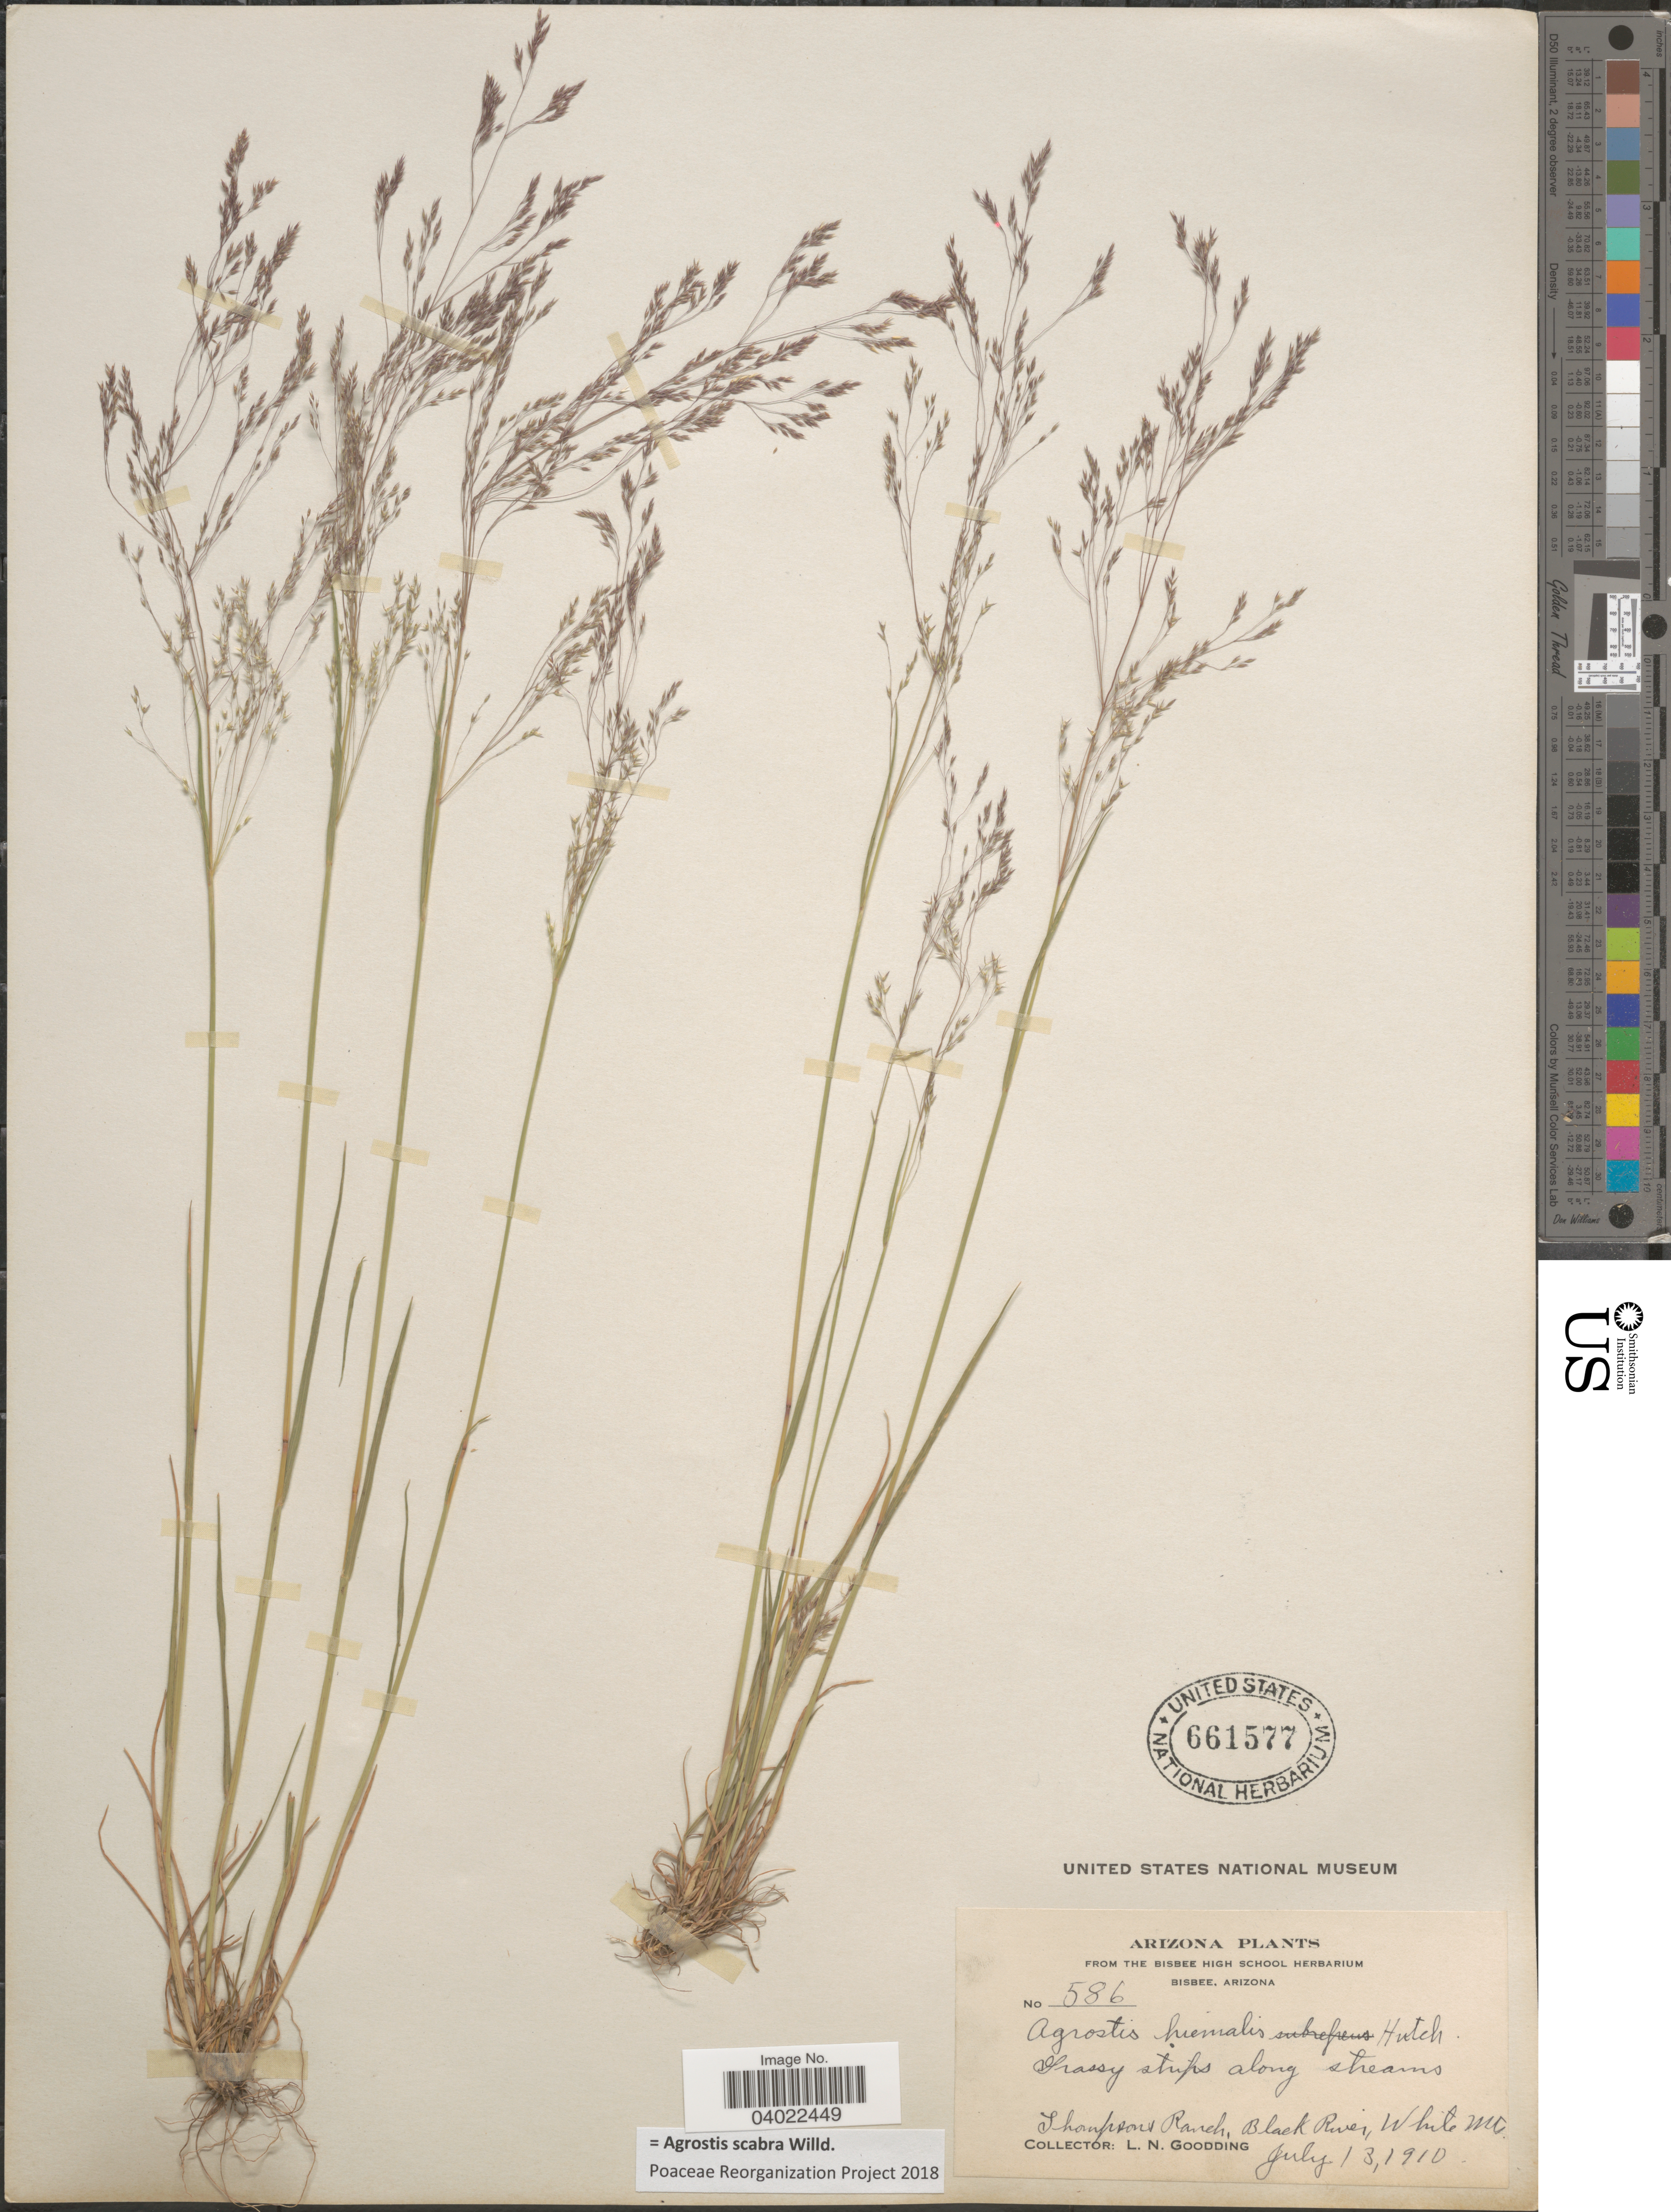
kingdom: Plantae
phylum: Tracheophyta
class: Liliopsida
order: Poales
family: Poaceae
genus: Agrostis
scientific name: Agrostis scabra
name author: Willd.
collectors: L. N. Goodding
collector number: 586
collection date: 1910-07-13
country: United States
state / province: Arizona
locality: Thompsons Ranch, Black River, White Mts.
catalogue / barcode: US 661577